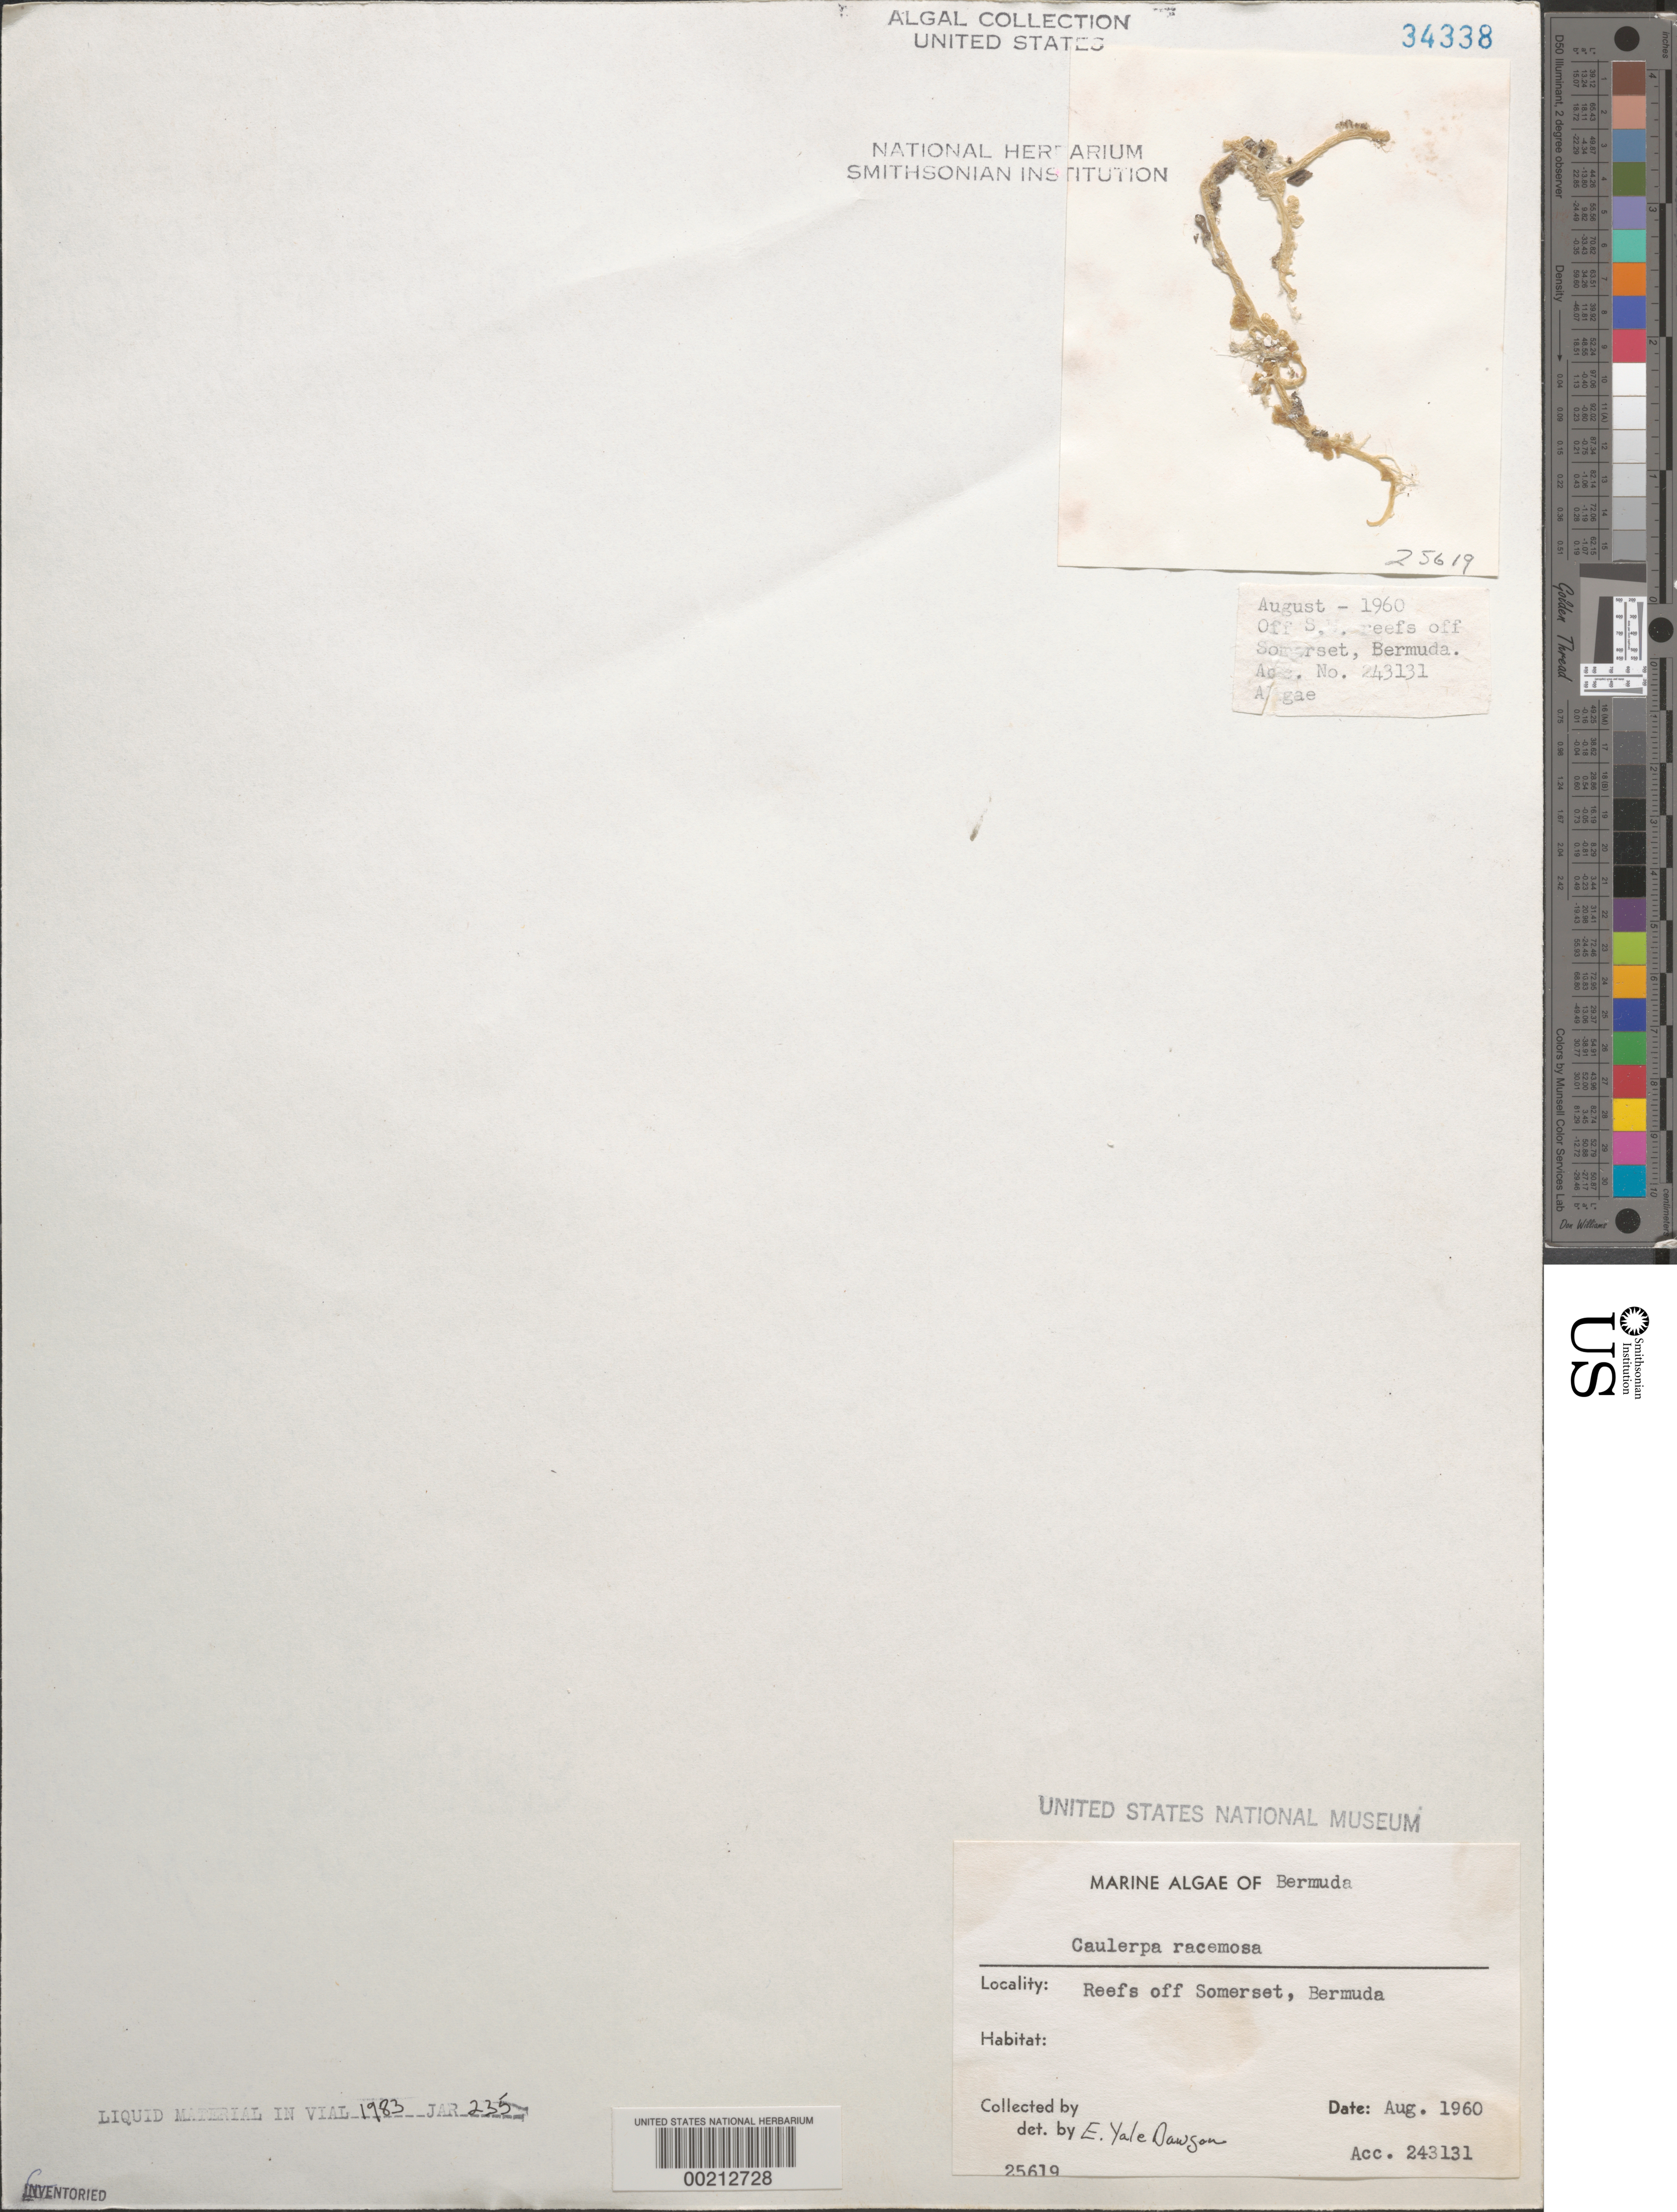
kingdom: Plantae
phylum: Chlorophyta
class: Ulvophyceae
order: Bryopsidales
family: Caulerpaceae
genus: Caulerpa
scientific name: Caulerpa racemosa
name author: (Forssk.) J. Agardh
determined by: Dawson, E. Y.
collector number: EYD 25619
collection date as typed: Aug 1960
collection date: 1960-08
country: Bermuda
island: Somerset Island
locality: Reefs off Island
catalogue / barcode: US 34338